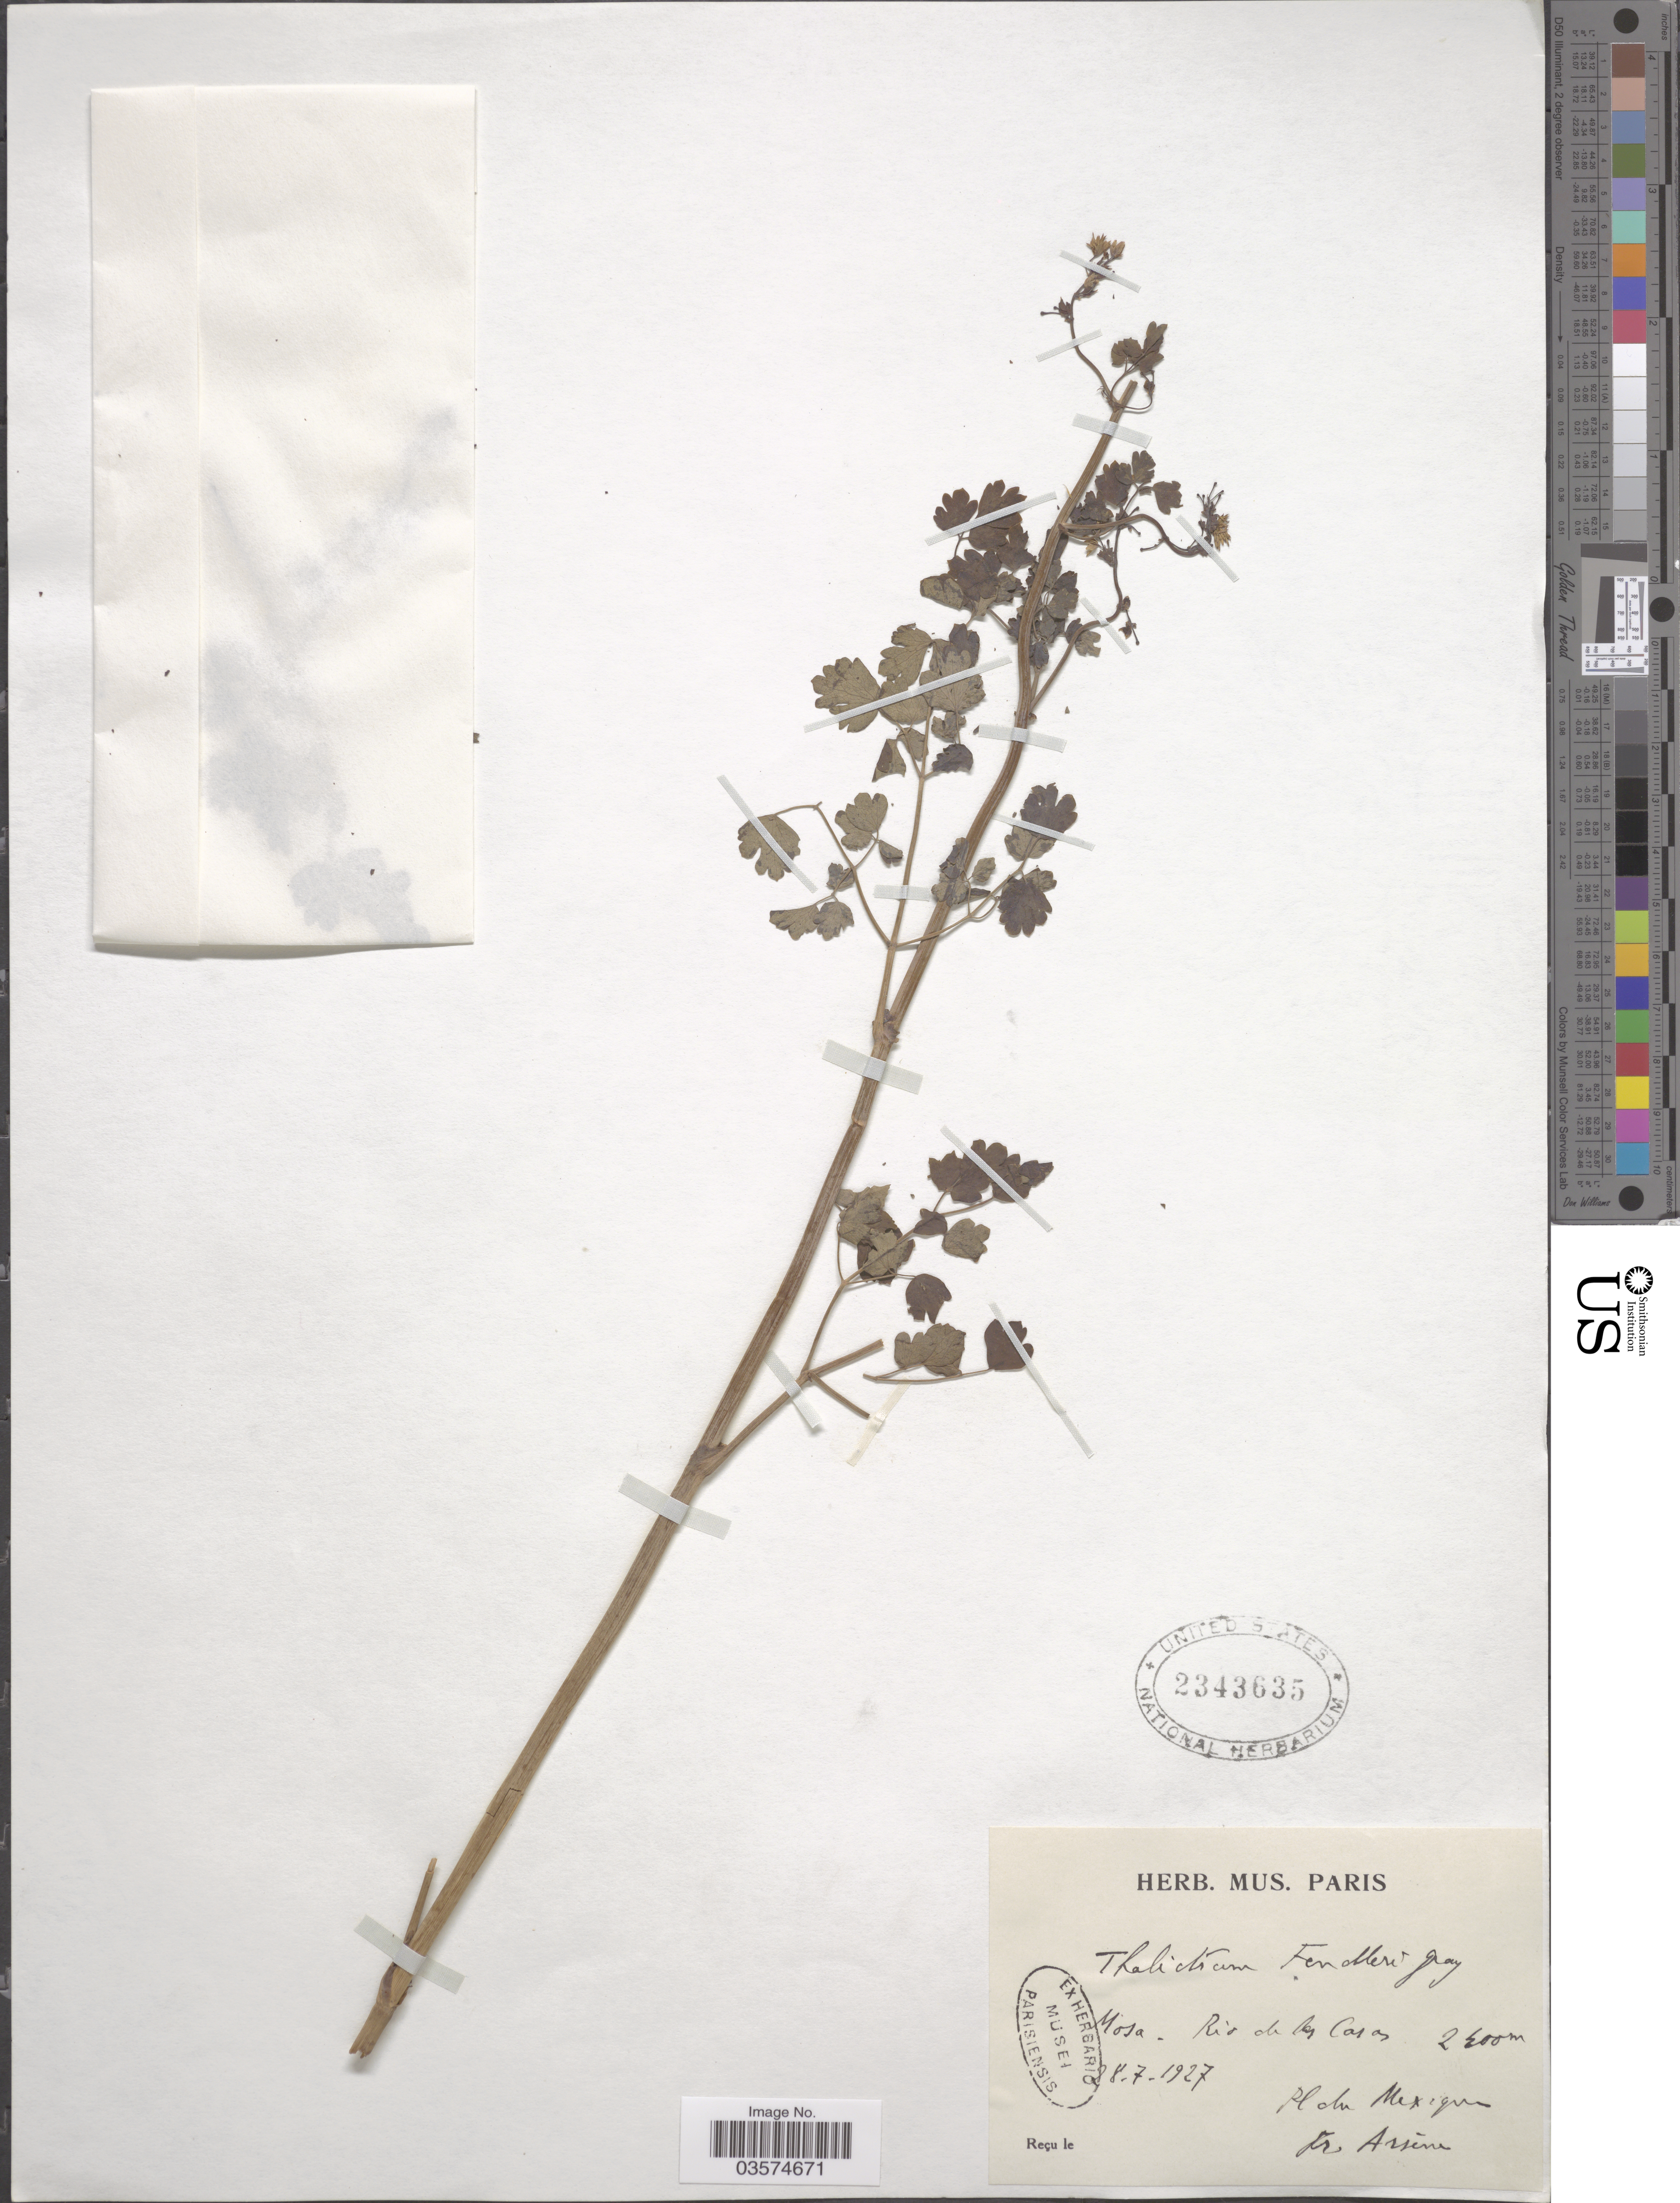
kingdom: Plantae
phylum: Tracheophyta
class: Magnoliopsida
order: Ranunculales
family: Ranunculaceae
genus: Thalictrum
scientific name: Thalictrum fendleri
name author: Engelm. ex A. Gray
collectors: F. Arsène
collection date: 1927-07-28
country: Mexico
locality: Mosa - Rio de las Cosas [interpreted].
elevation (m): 2400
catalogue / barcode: US 2343635